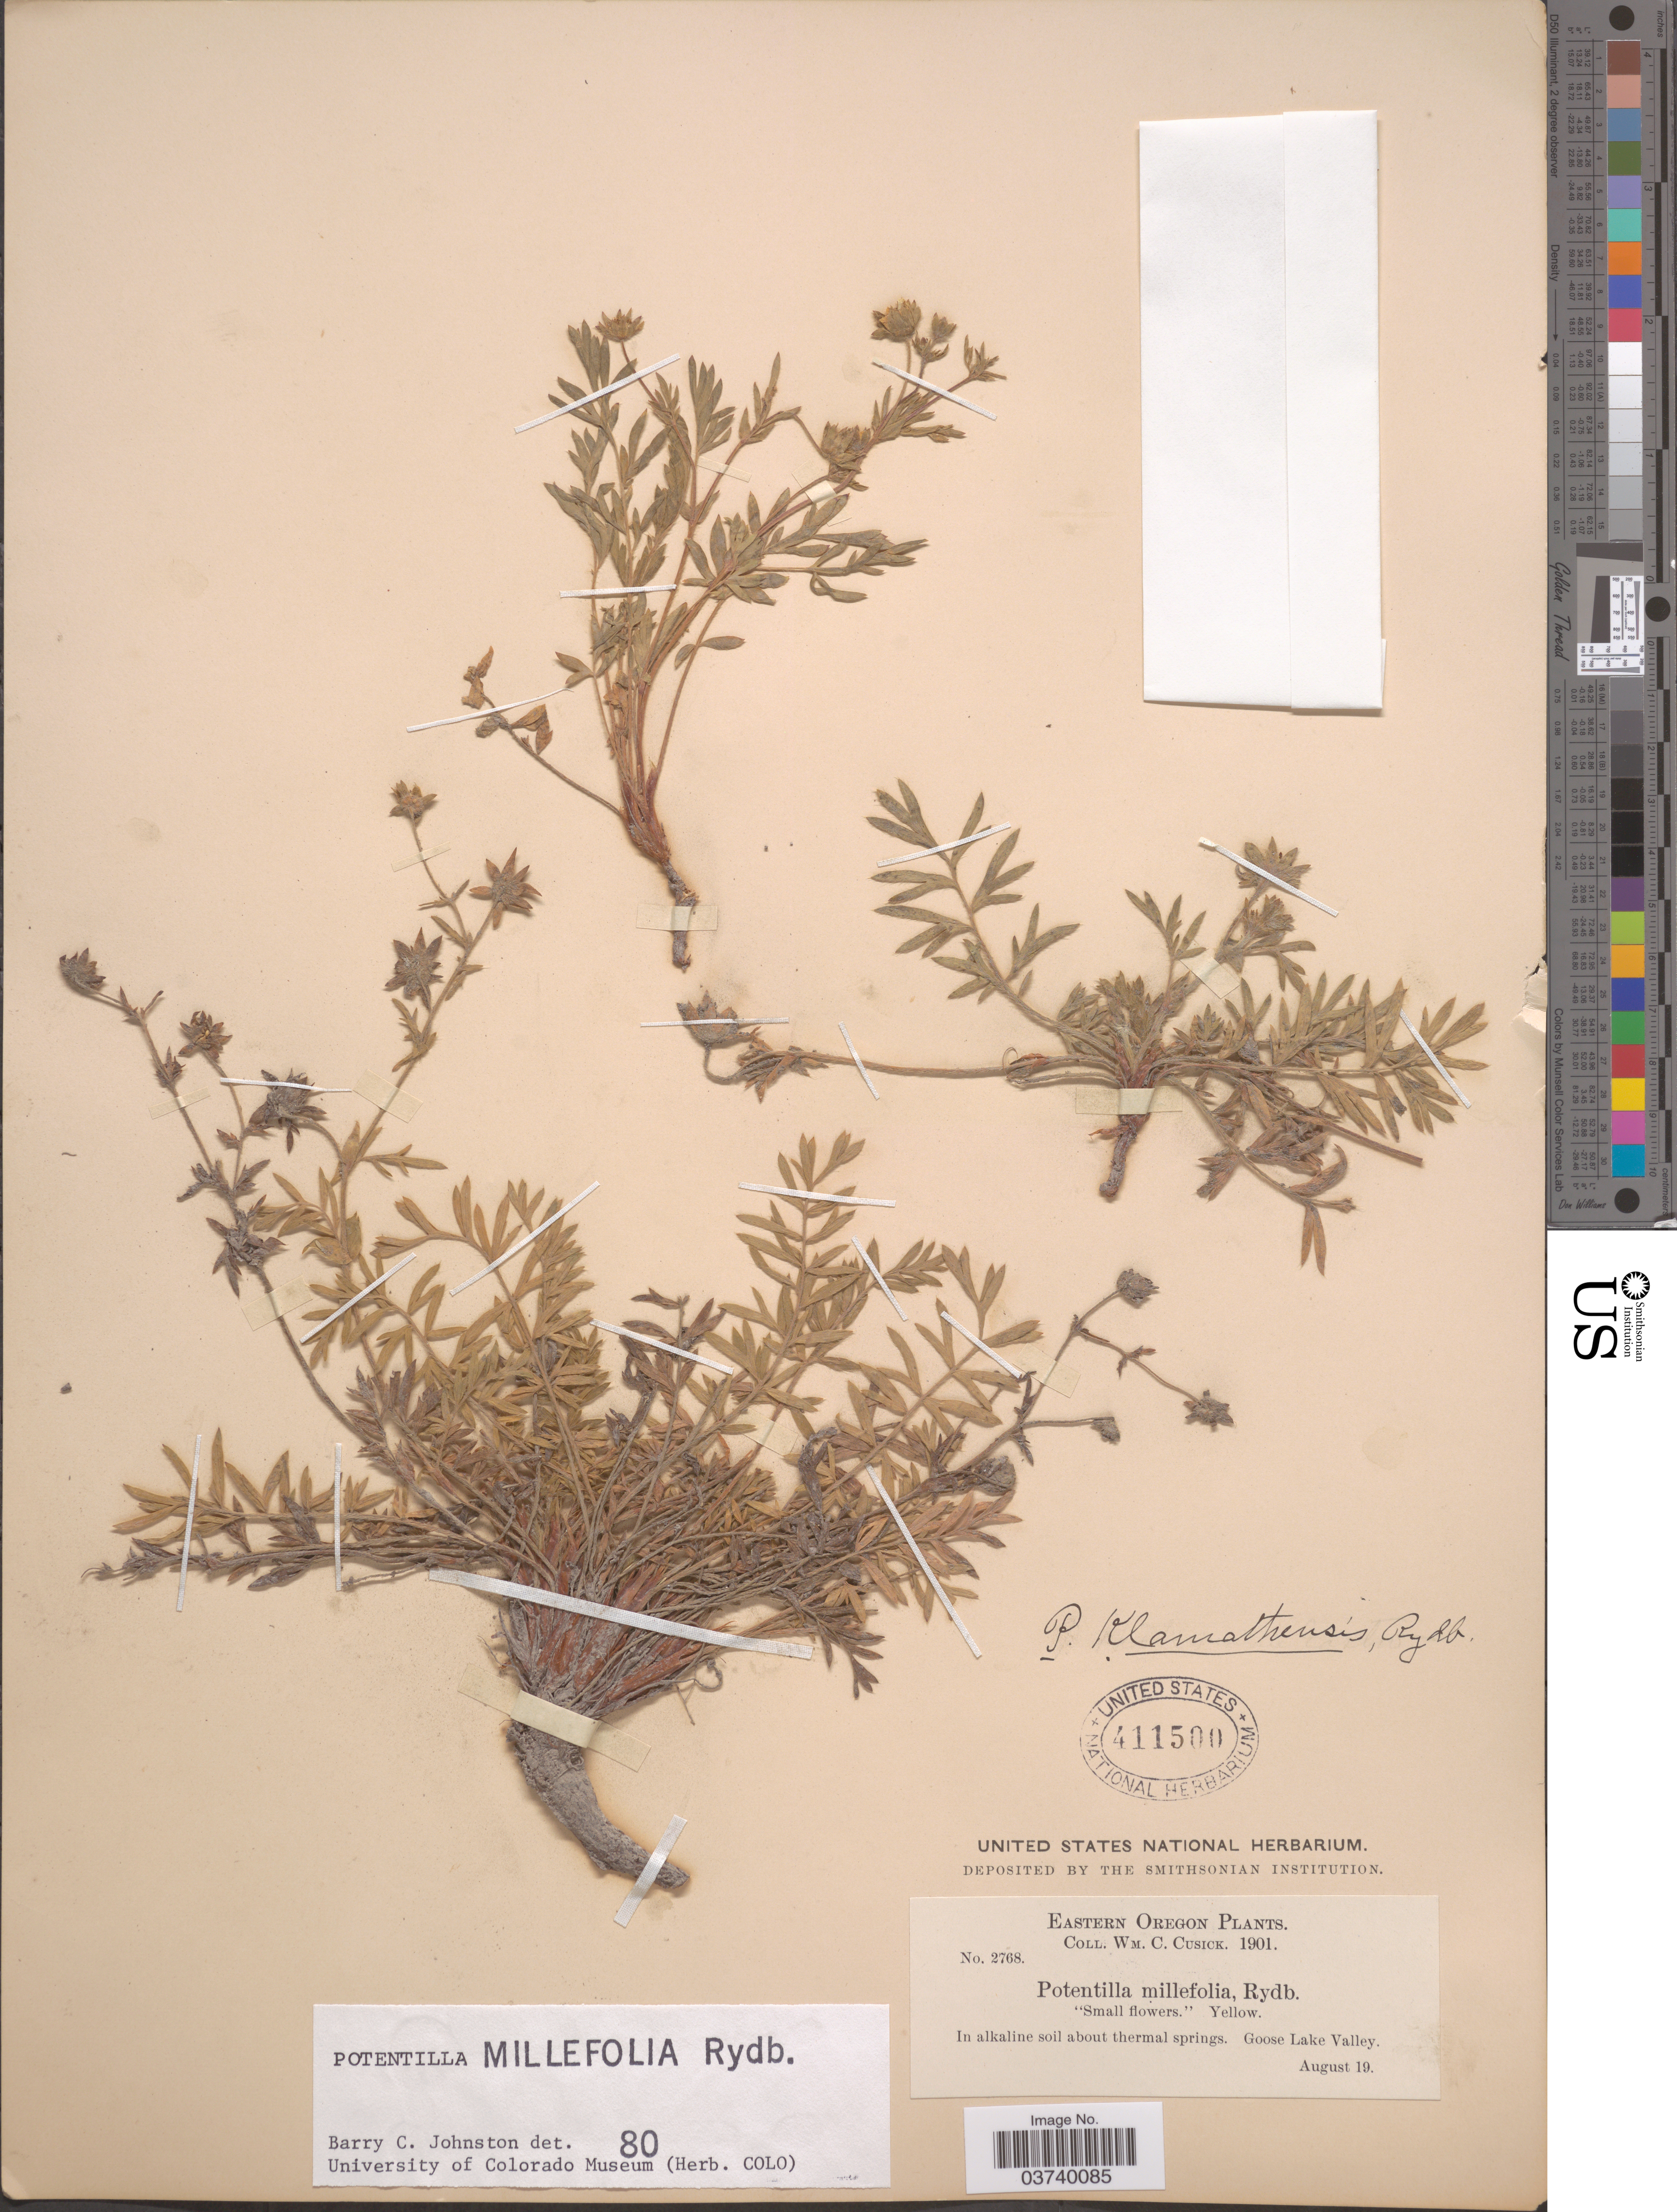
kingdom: Plantae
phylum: Tracheophyta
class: Magnoliopsida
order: Rosales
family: Rosaceae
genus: Potentilla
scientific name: Potentilla millefolia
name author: Rydb.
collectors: W. C. Cusick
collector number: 2768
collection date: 1901-08-19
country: United States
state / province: Oregon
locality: Eastern Oregon. Goose Lake Valley.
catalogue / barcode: US 411500